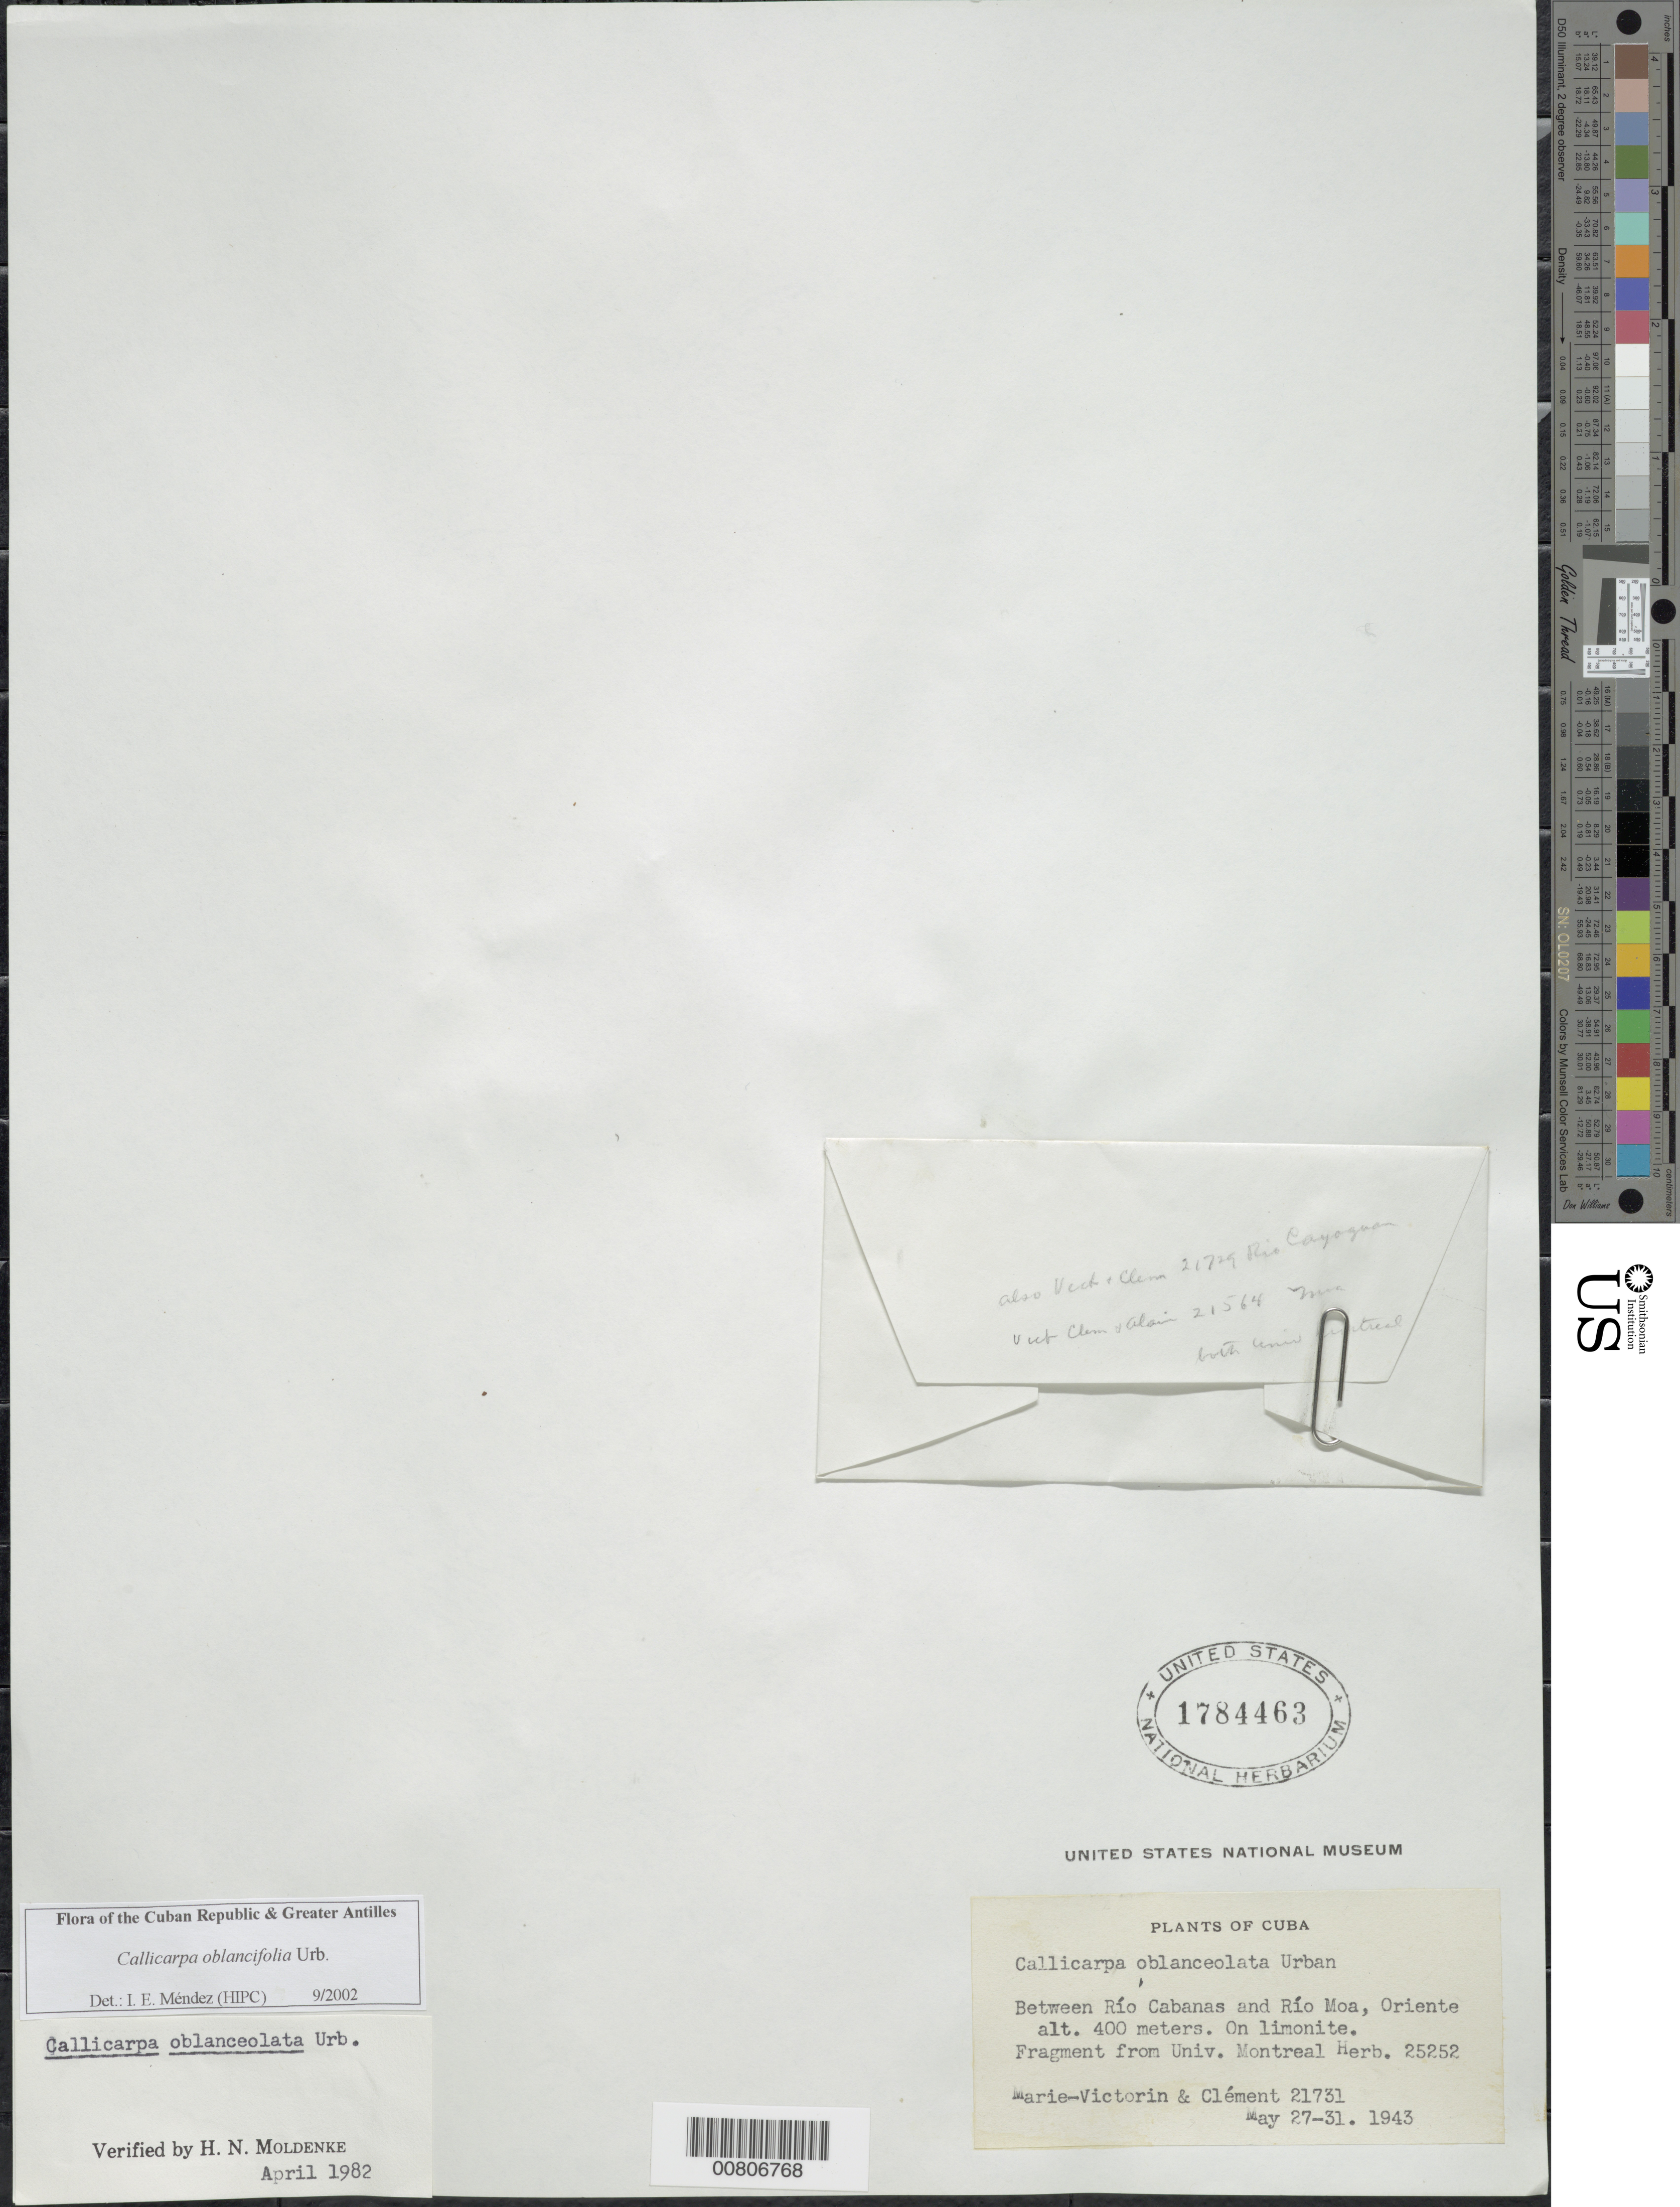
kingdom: Plantae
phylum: Tracheophyta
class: Magnoliopsida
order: Lamiales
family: Lamiaceae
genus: Callicarpa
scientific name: Callicarpa oblanceolata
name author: Urb.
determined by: Méndez, Isidro E., (HIPC)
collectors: Fr. Marie-Victorin & -- Clemente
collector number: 21731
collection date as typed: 27 May 1943 to 31 May 1943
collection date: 1943-05-27/1943-05-31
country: Cuba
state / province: Holguín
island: Cuba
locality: Río Cabanas to Río Moa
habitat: On limonite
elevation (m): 400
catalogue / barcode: US 1784463